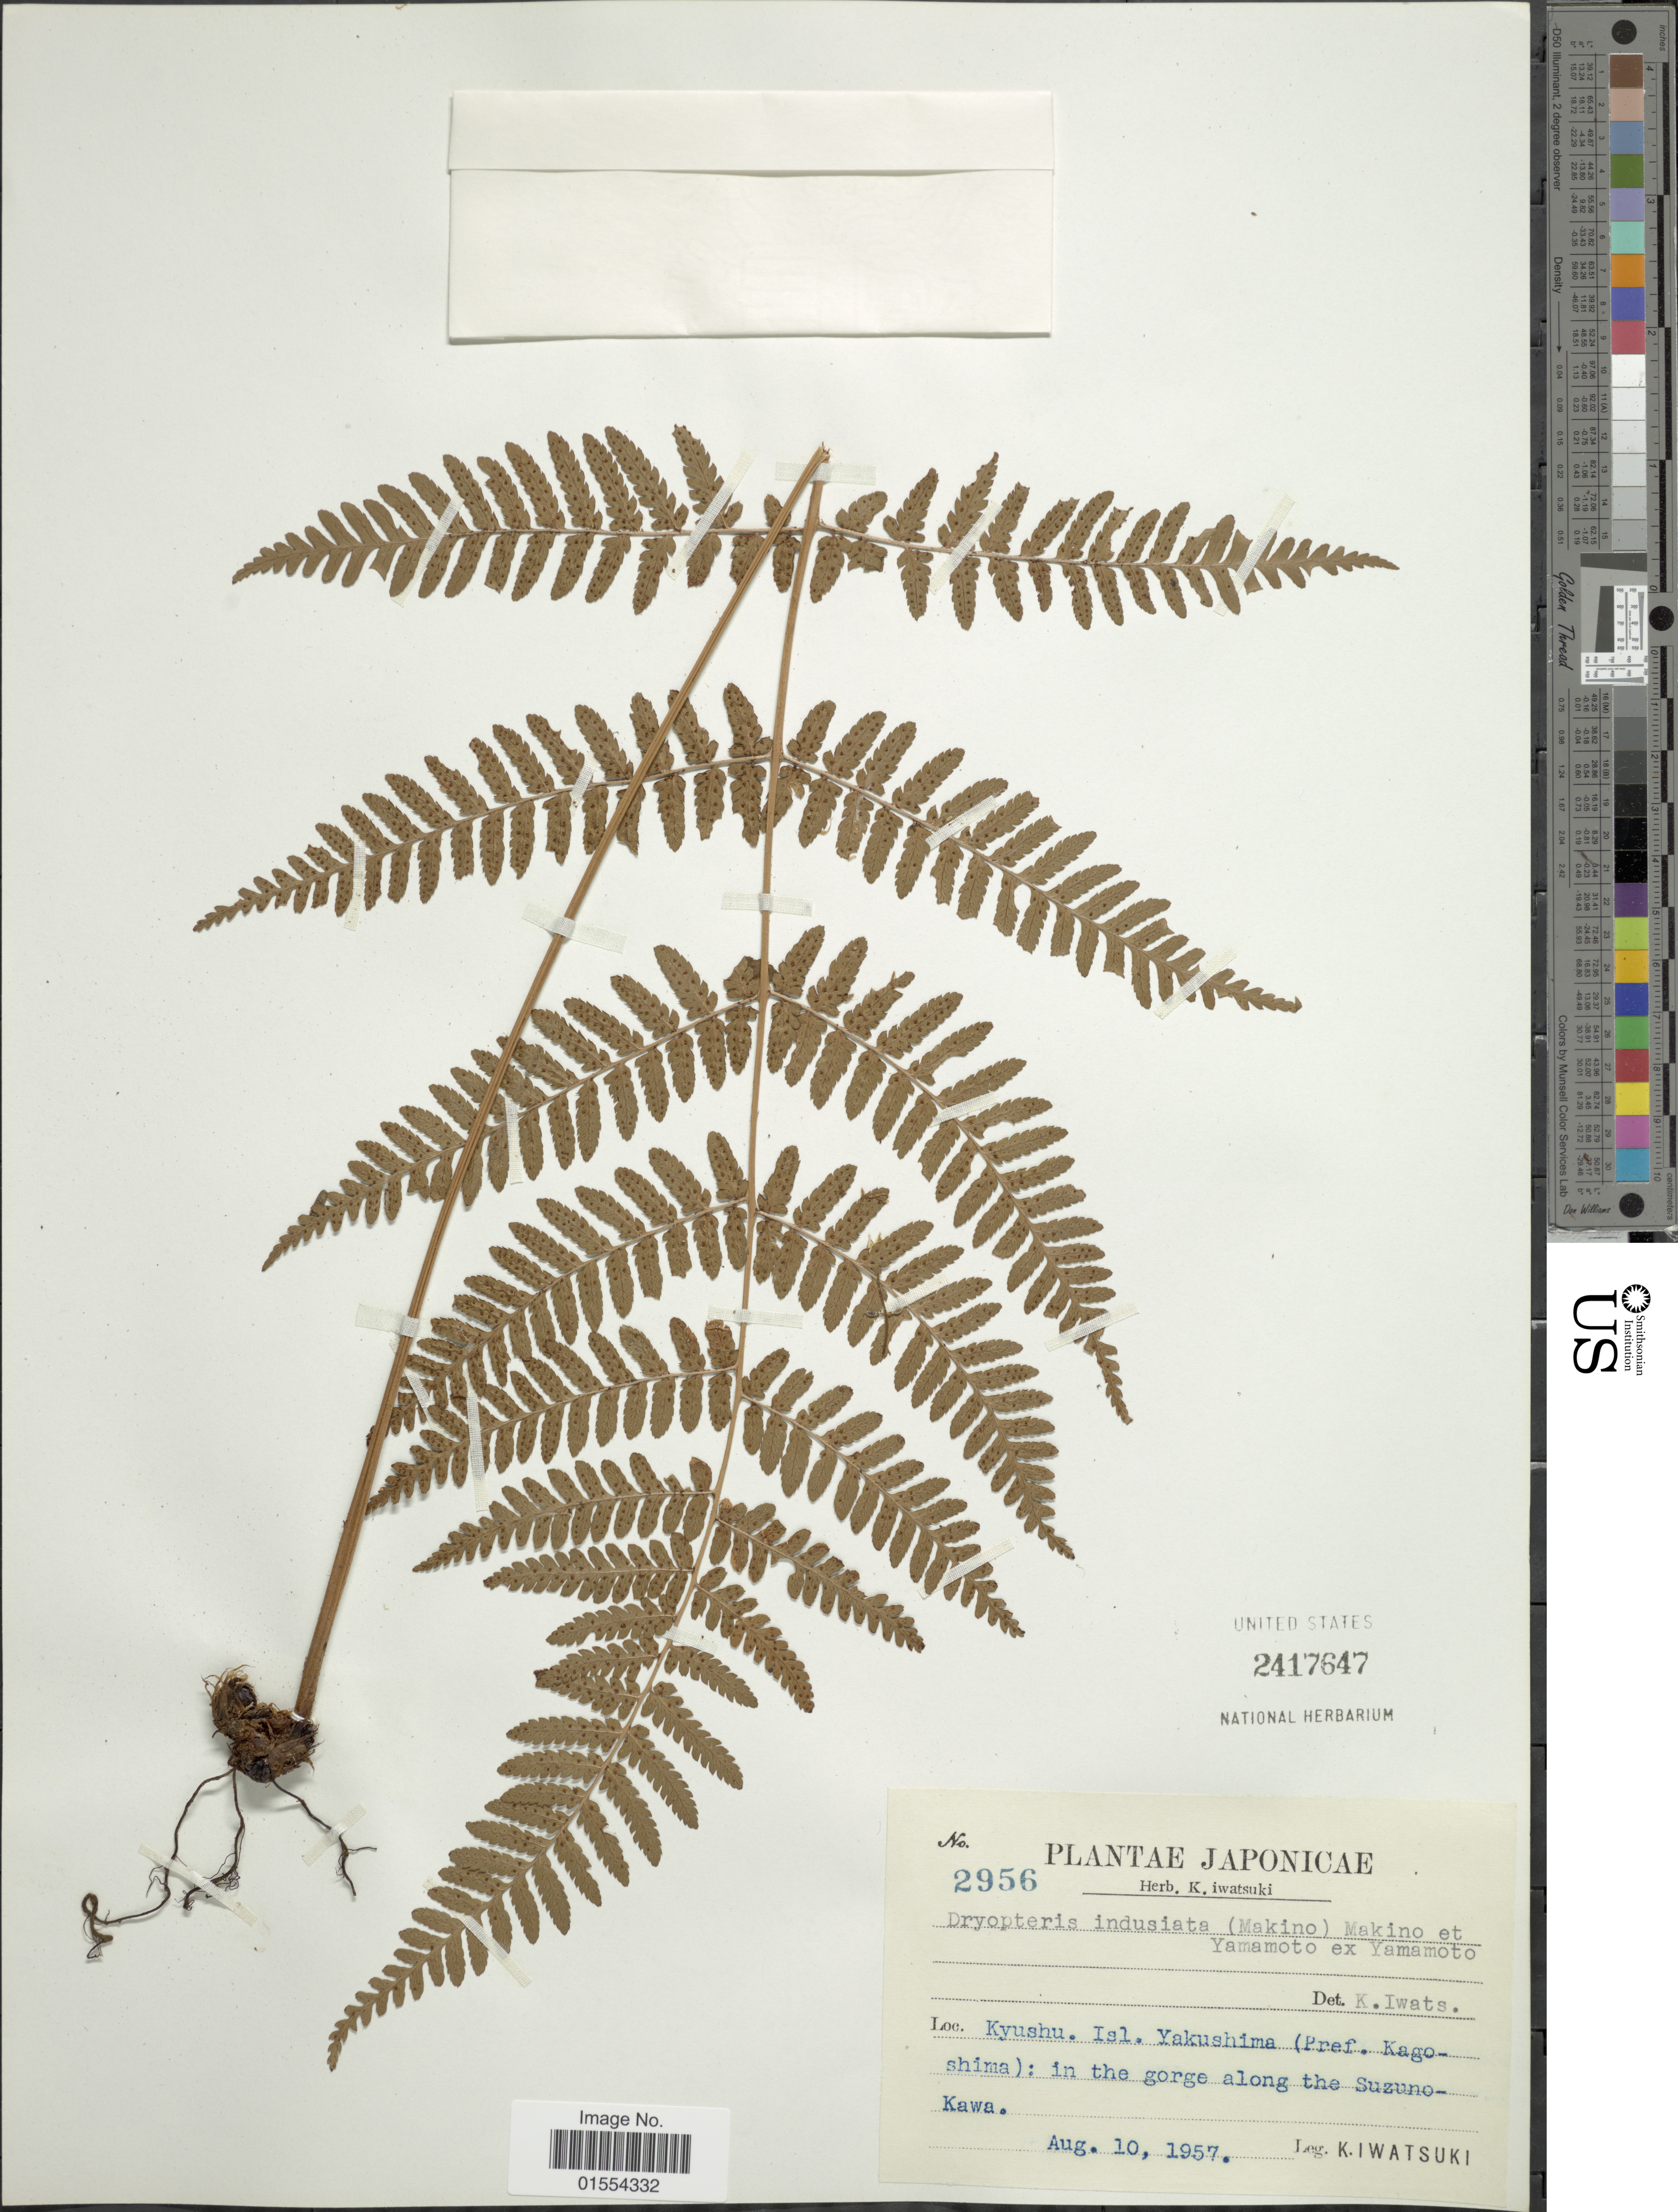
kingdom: Plantae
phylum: Tracheophyta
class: Polypodiopsida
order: Polypodiales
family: Dryopteridaceae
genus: Dryopteris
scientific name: Dryopteris indusiata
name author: (Makino) Makino & Yamam.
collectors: K. Iwatsuki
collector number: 2956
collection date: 1957-08-10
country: Japan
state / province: Kagosima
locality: Japonicae. Kyusyu. Isl. Yakushima (Pref. Kagoshima): in the gorge along the Suzuno-Kawa.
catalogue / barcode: US 2417647